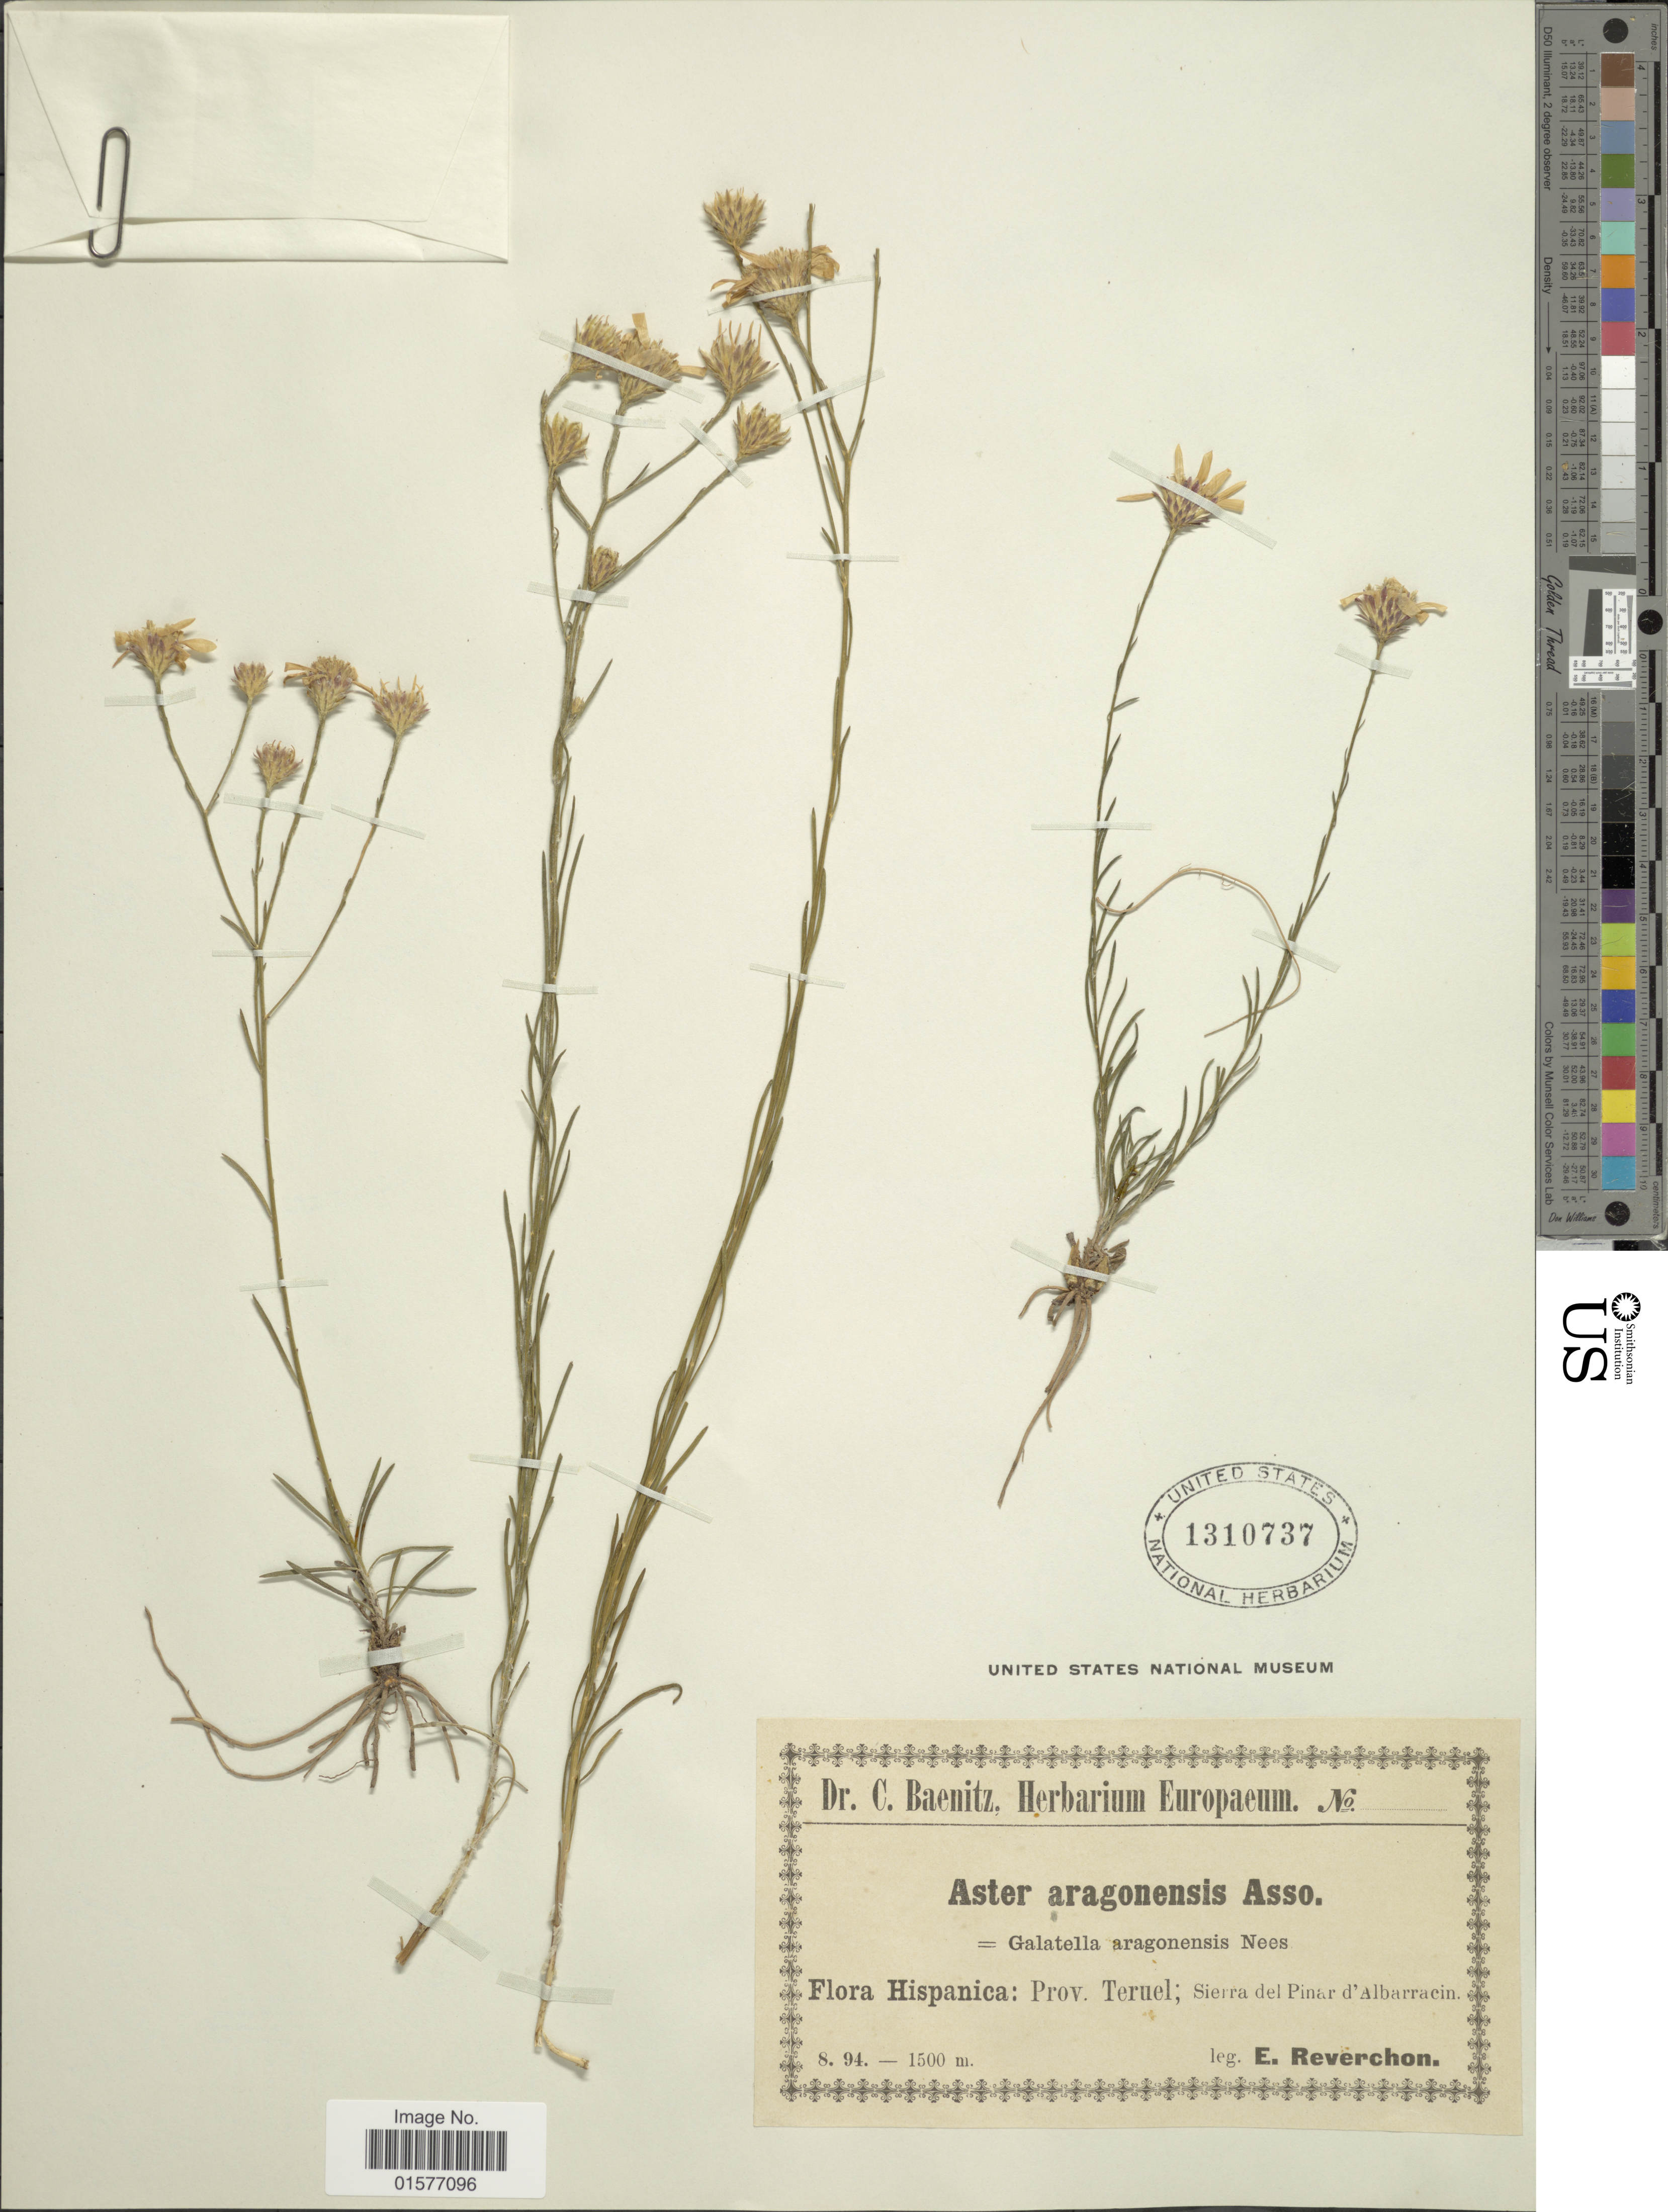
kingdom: Plantae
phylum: Tracheophyta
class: Magnoliopsida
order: Asterales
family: Asteraceae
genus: Galatella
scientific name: Galatella aragonensis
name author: Nees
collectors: E. Reverchon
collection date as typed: Transcribed d/m/y: /8/94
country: Spain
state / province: Aragon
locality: Hispanica: Prov. Teruel; Sierra del Pinar d'Albarracin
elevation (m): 1500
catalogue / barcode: US 1310737